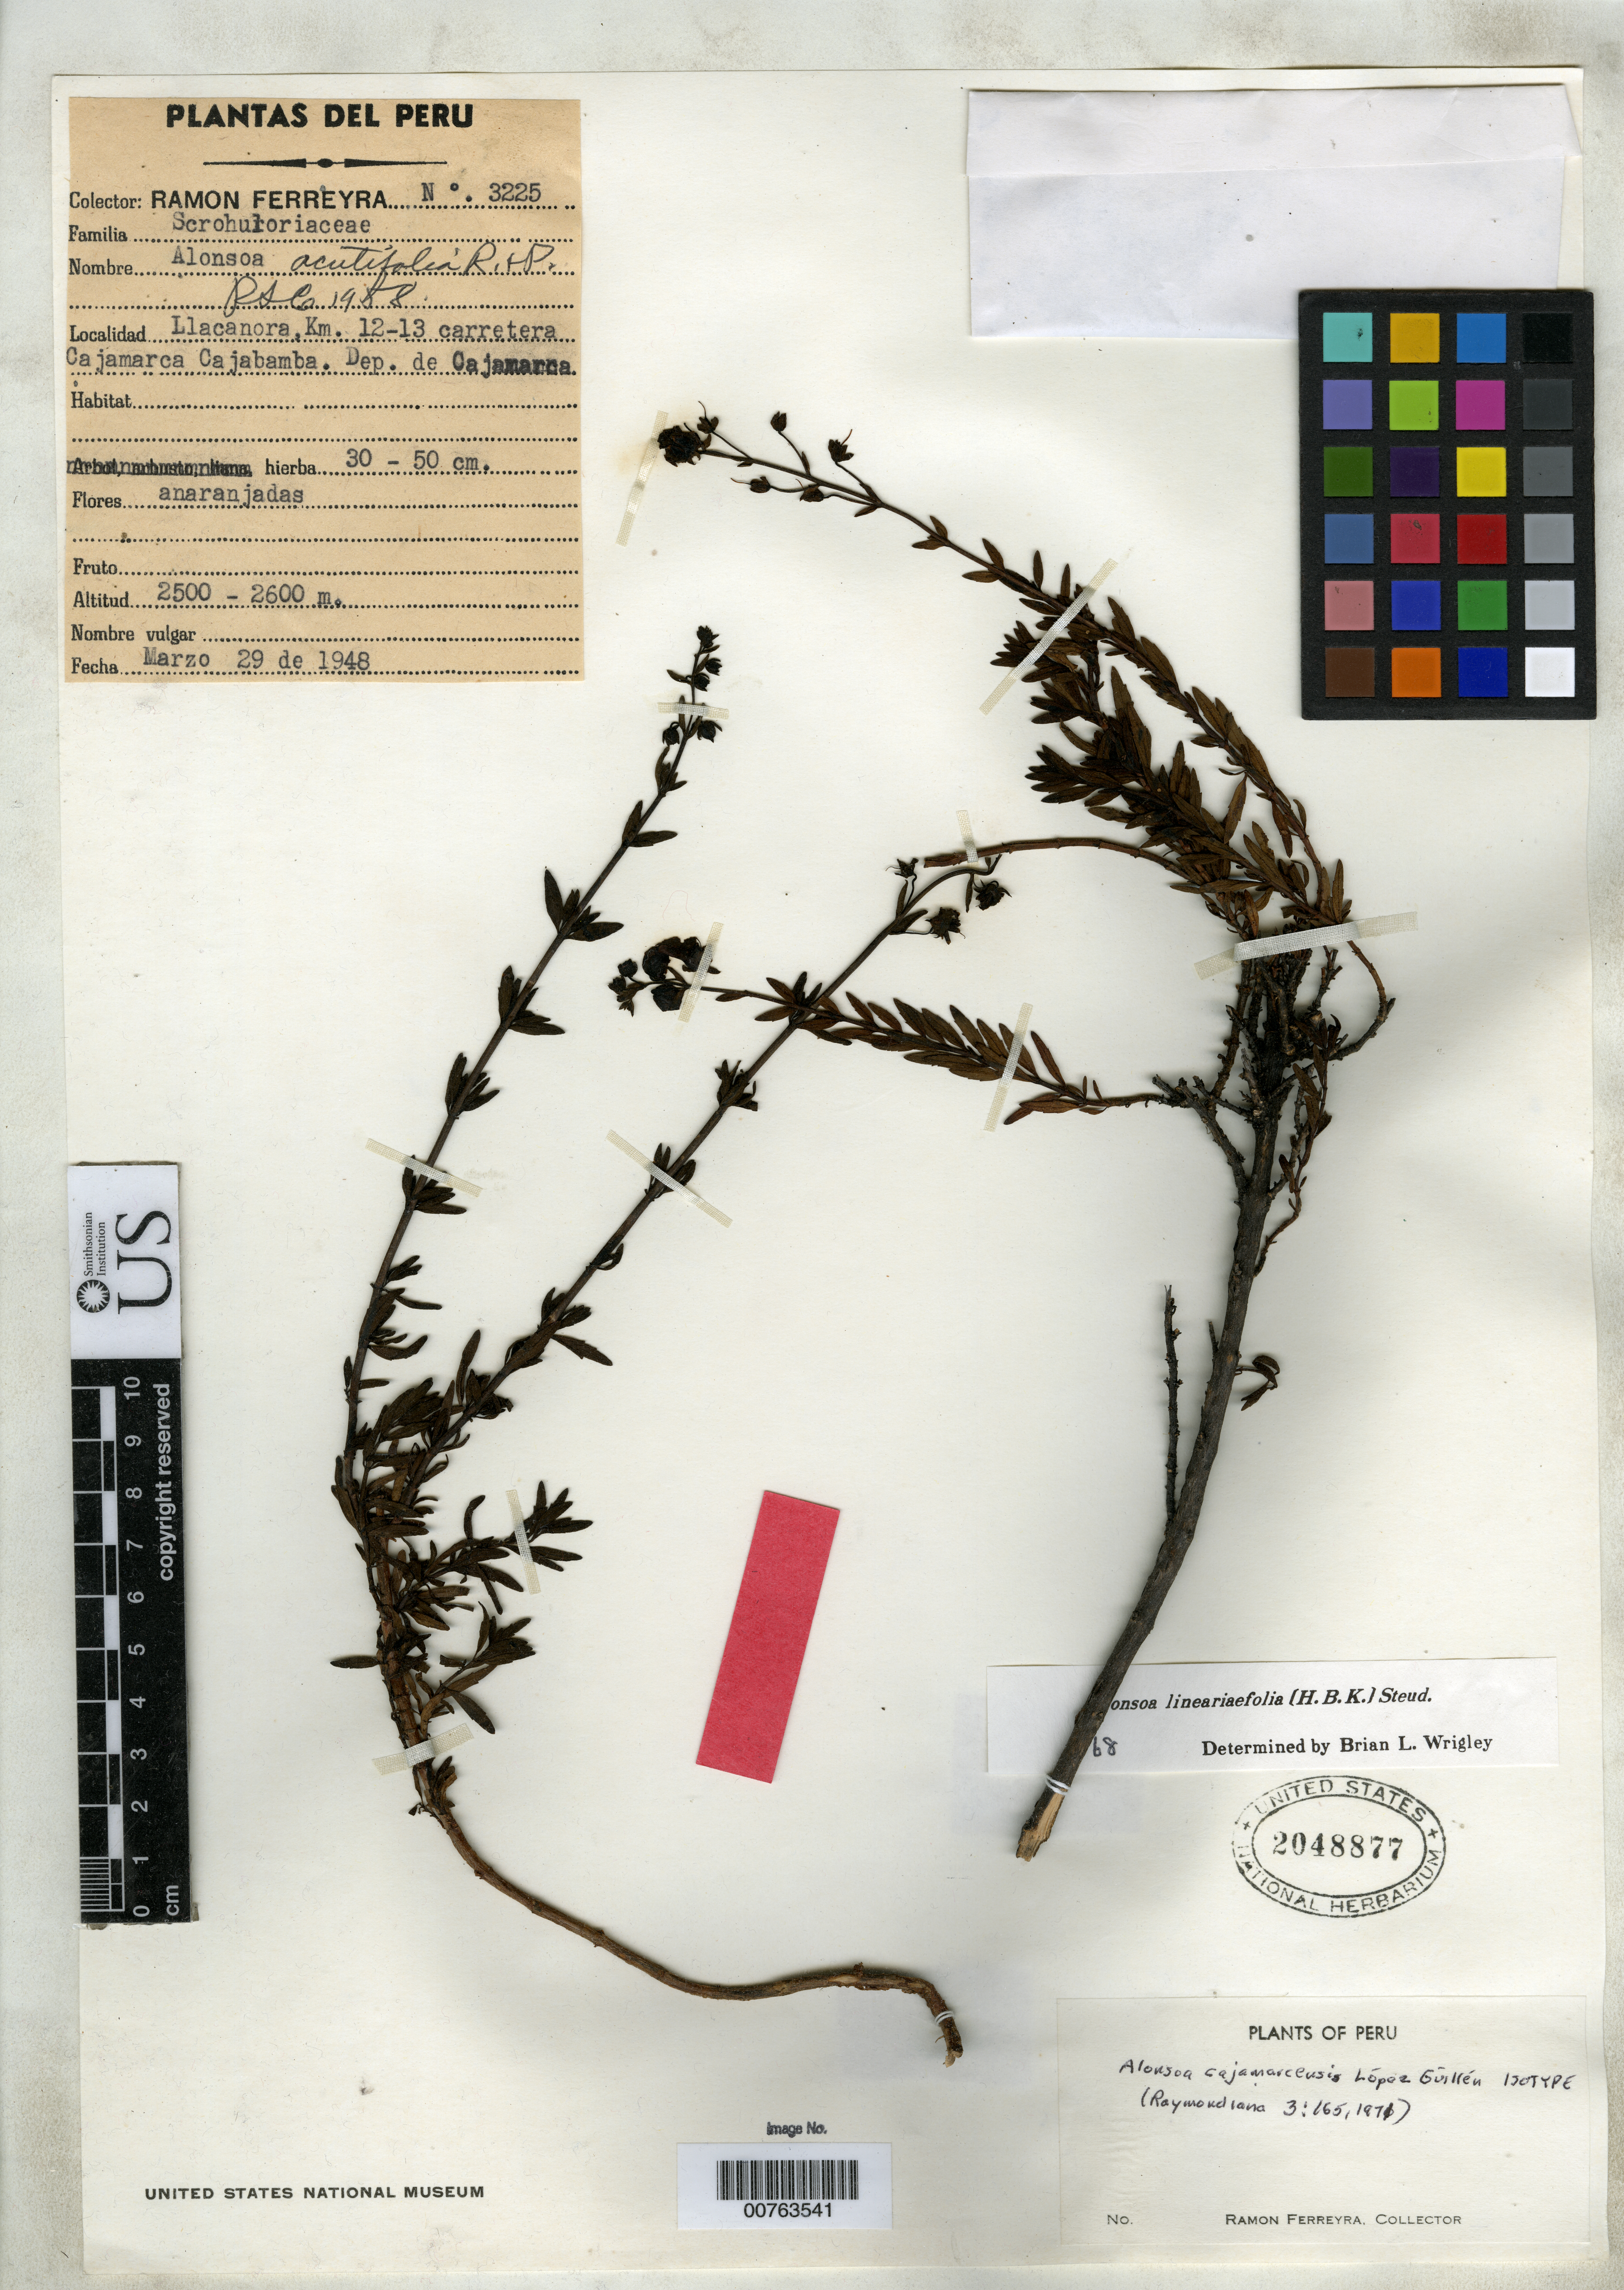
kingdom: Plantae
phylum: Tracheophyta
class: Magnoliopsida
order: Lamiales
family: Scrophulariaceae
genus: Alonsoa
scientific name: Alonsoa cajamarcensis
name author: López Guillén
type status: Isotype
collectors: R. A. Ferreyra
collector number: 3225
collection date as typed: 29 Mar 1948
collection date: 1948-03-29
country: Peru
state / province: Cajamarca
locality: Llacanora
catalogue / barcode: US 2048877